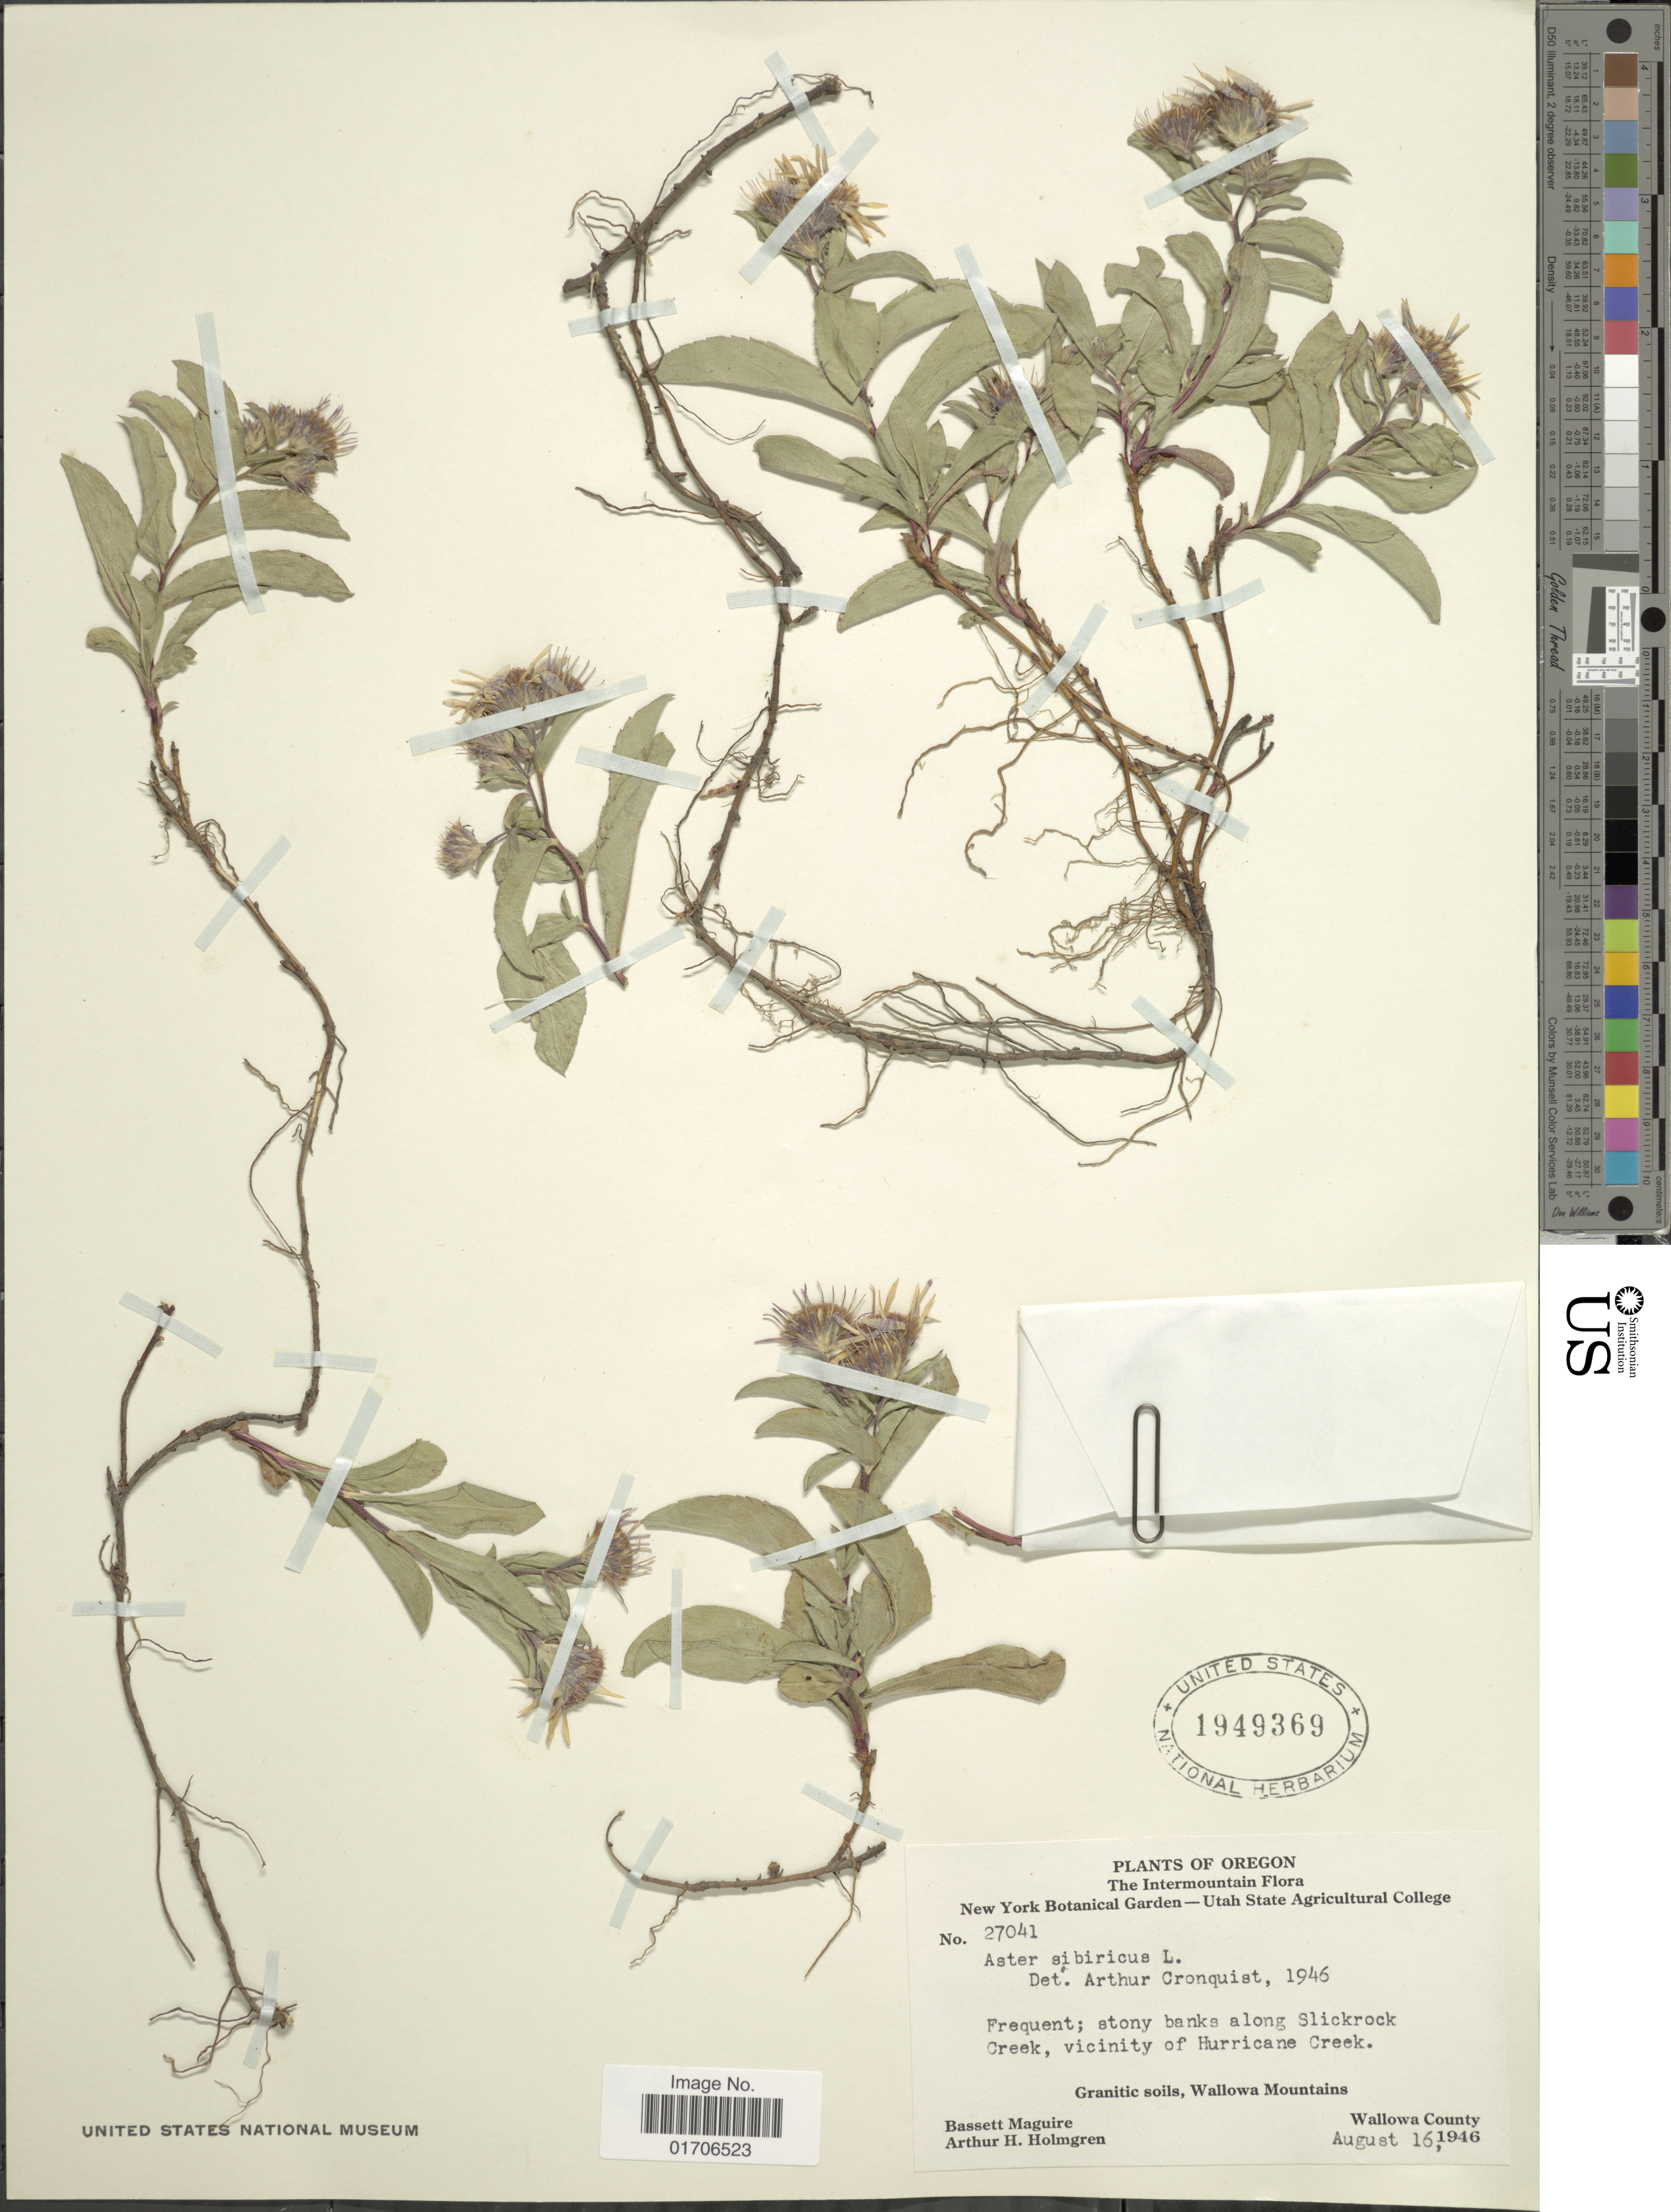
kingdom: Plantae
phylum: Tracheophyta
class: Magnoliopsida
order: Asterales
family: Asteraceae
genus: Eurybia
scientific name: Eurybia merita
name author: (A. Nelson) G.L. Nesom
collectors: B. Maguire & A. H. Holmgren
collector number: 27041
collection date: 1946-08-16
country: United States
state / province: Oregon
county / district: Wallowa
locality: The Intermountain. Frequent; stony banks along Slickrock Creek, vicinity of Hurricane Creek. Granitic soils, Wallowa Mountains. Wallowa County.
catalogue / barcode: US 1949369